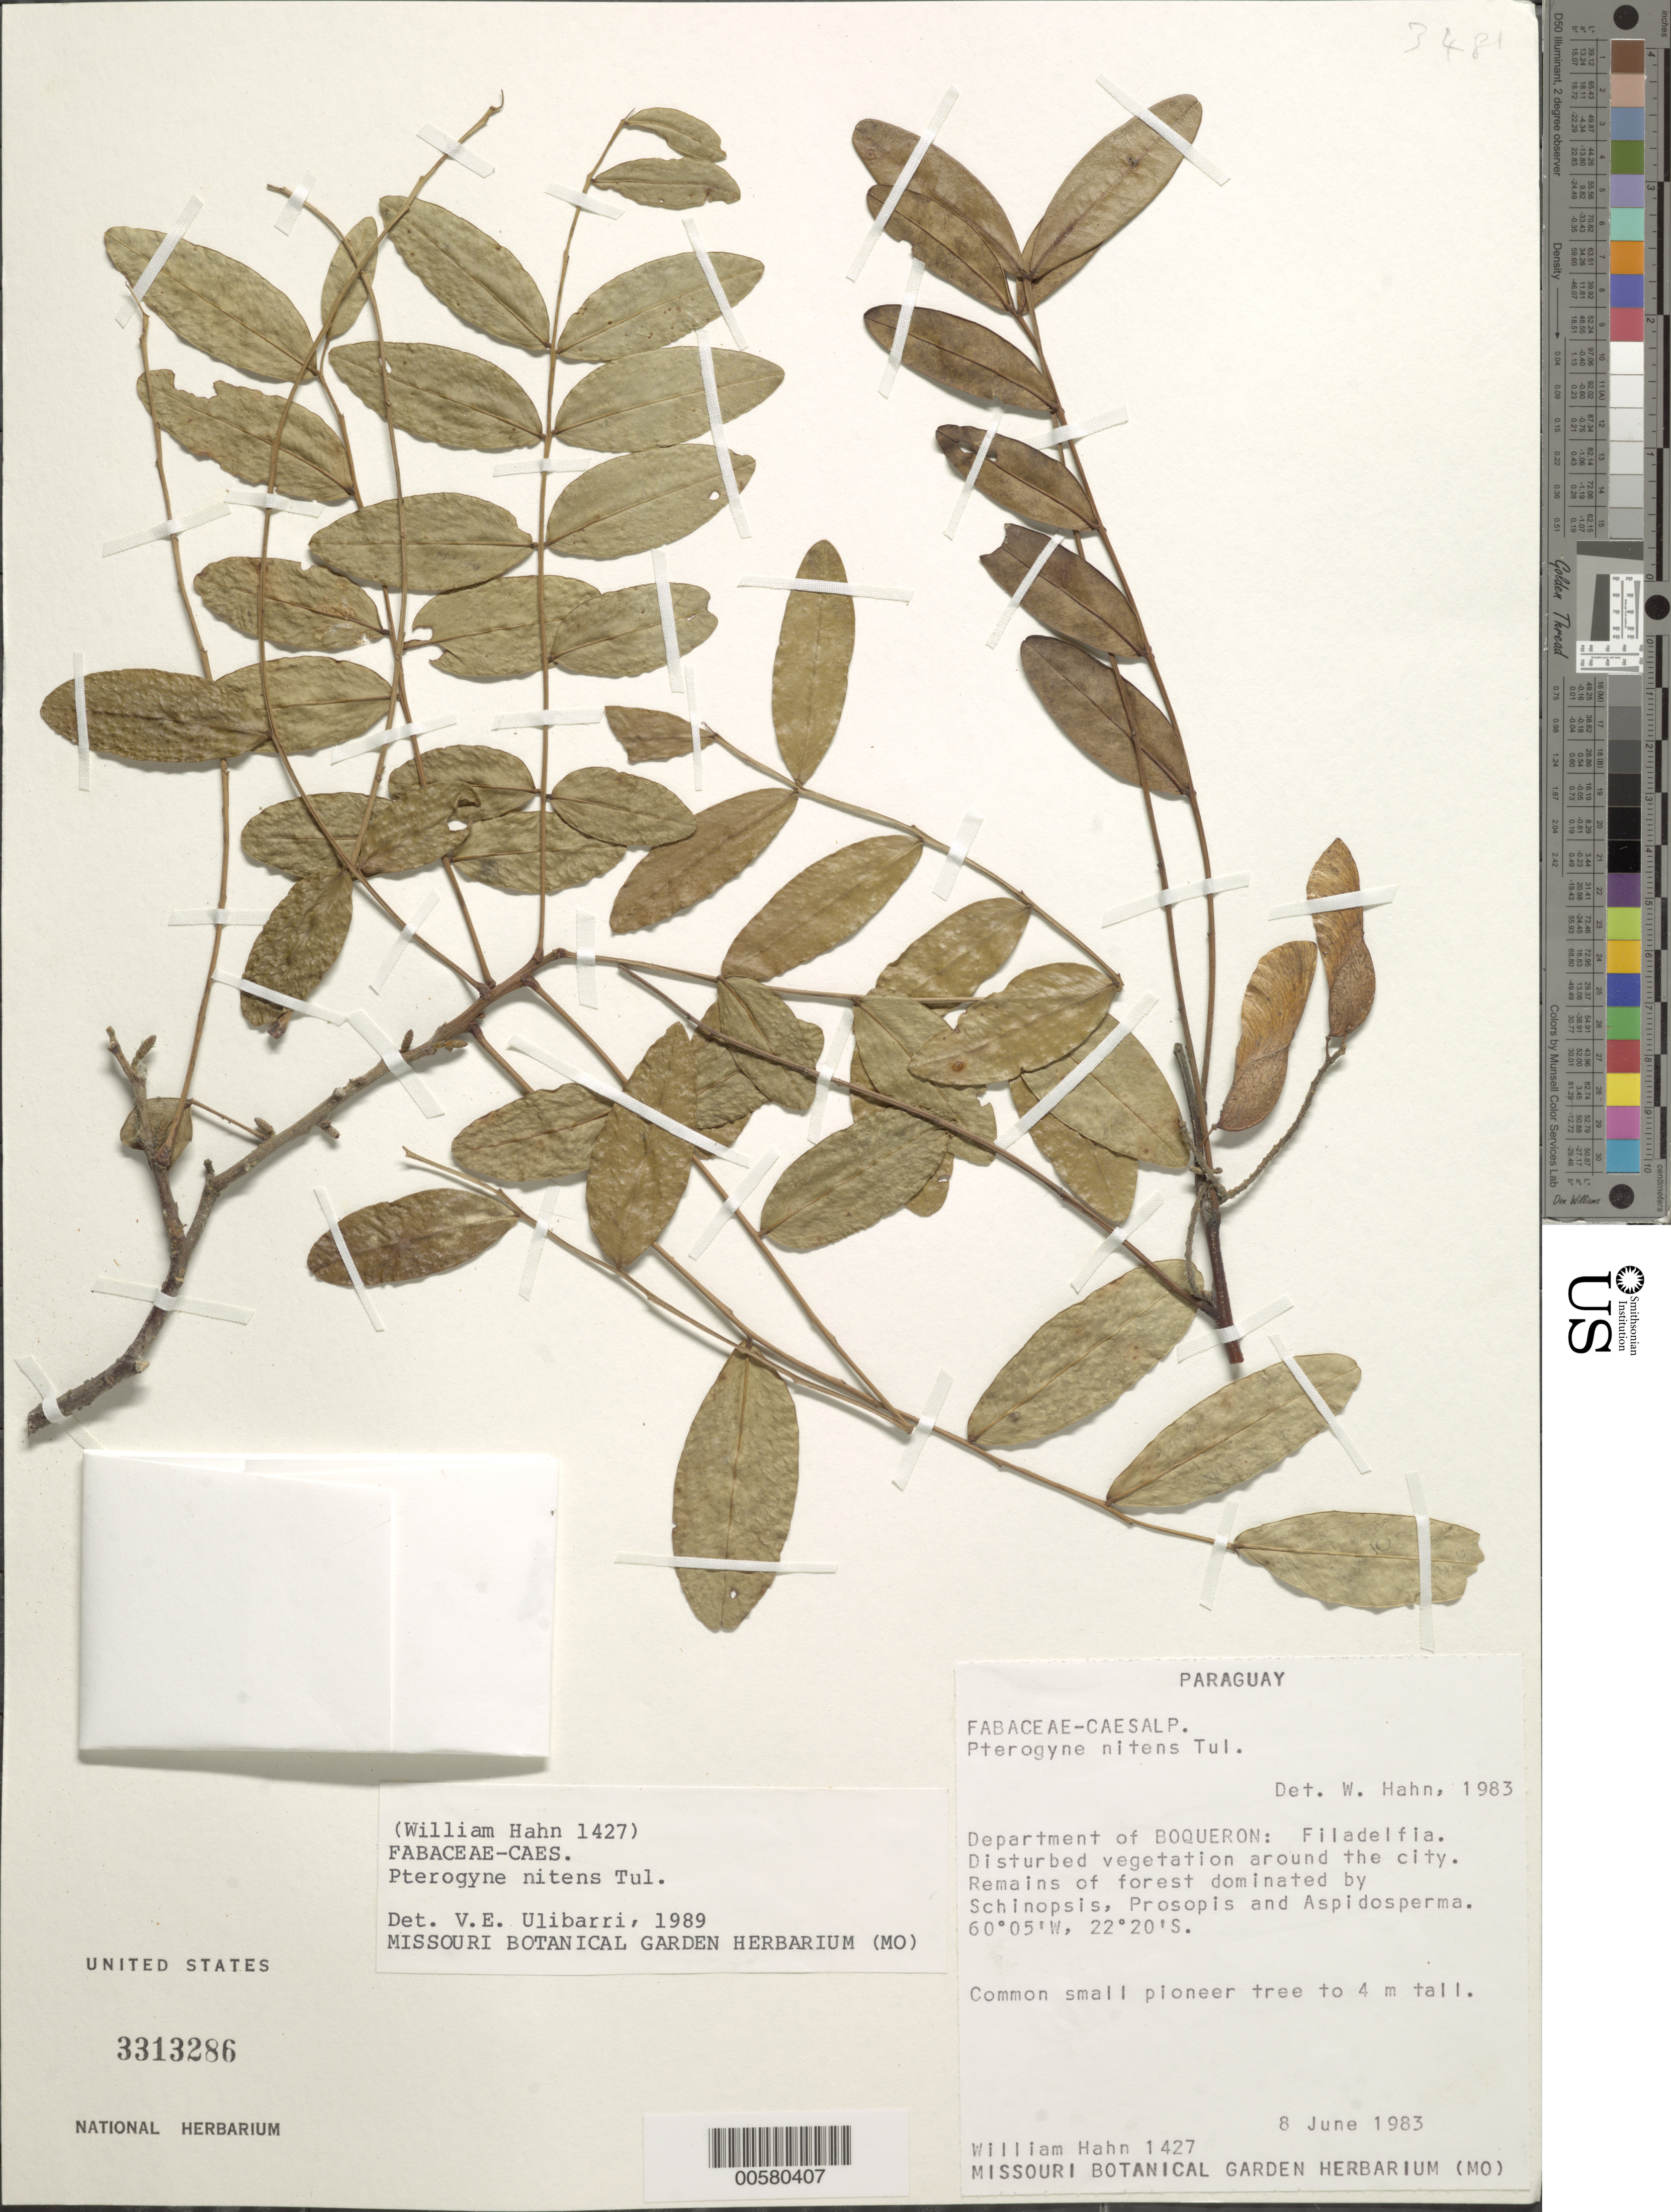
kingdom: Plantae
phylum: Tracheophyta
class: Magnoliopsida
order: Fabales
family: Fabaceae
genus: Pterogyne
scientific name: Pterogyne nitens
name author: Tul.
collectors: W. Hahn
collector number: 1427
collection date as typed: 08 Jun 1983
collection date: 1983-06-08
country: Paraguay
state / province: Boquerón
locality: Filadelfia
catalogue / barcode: US 3313286